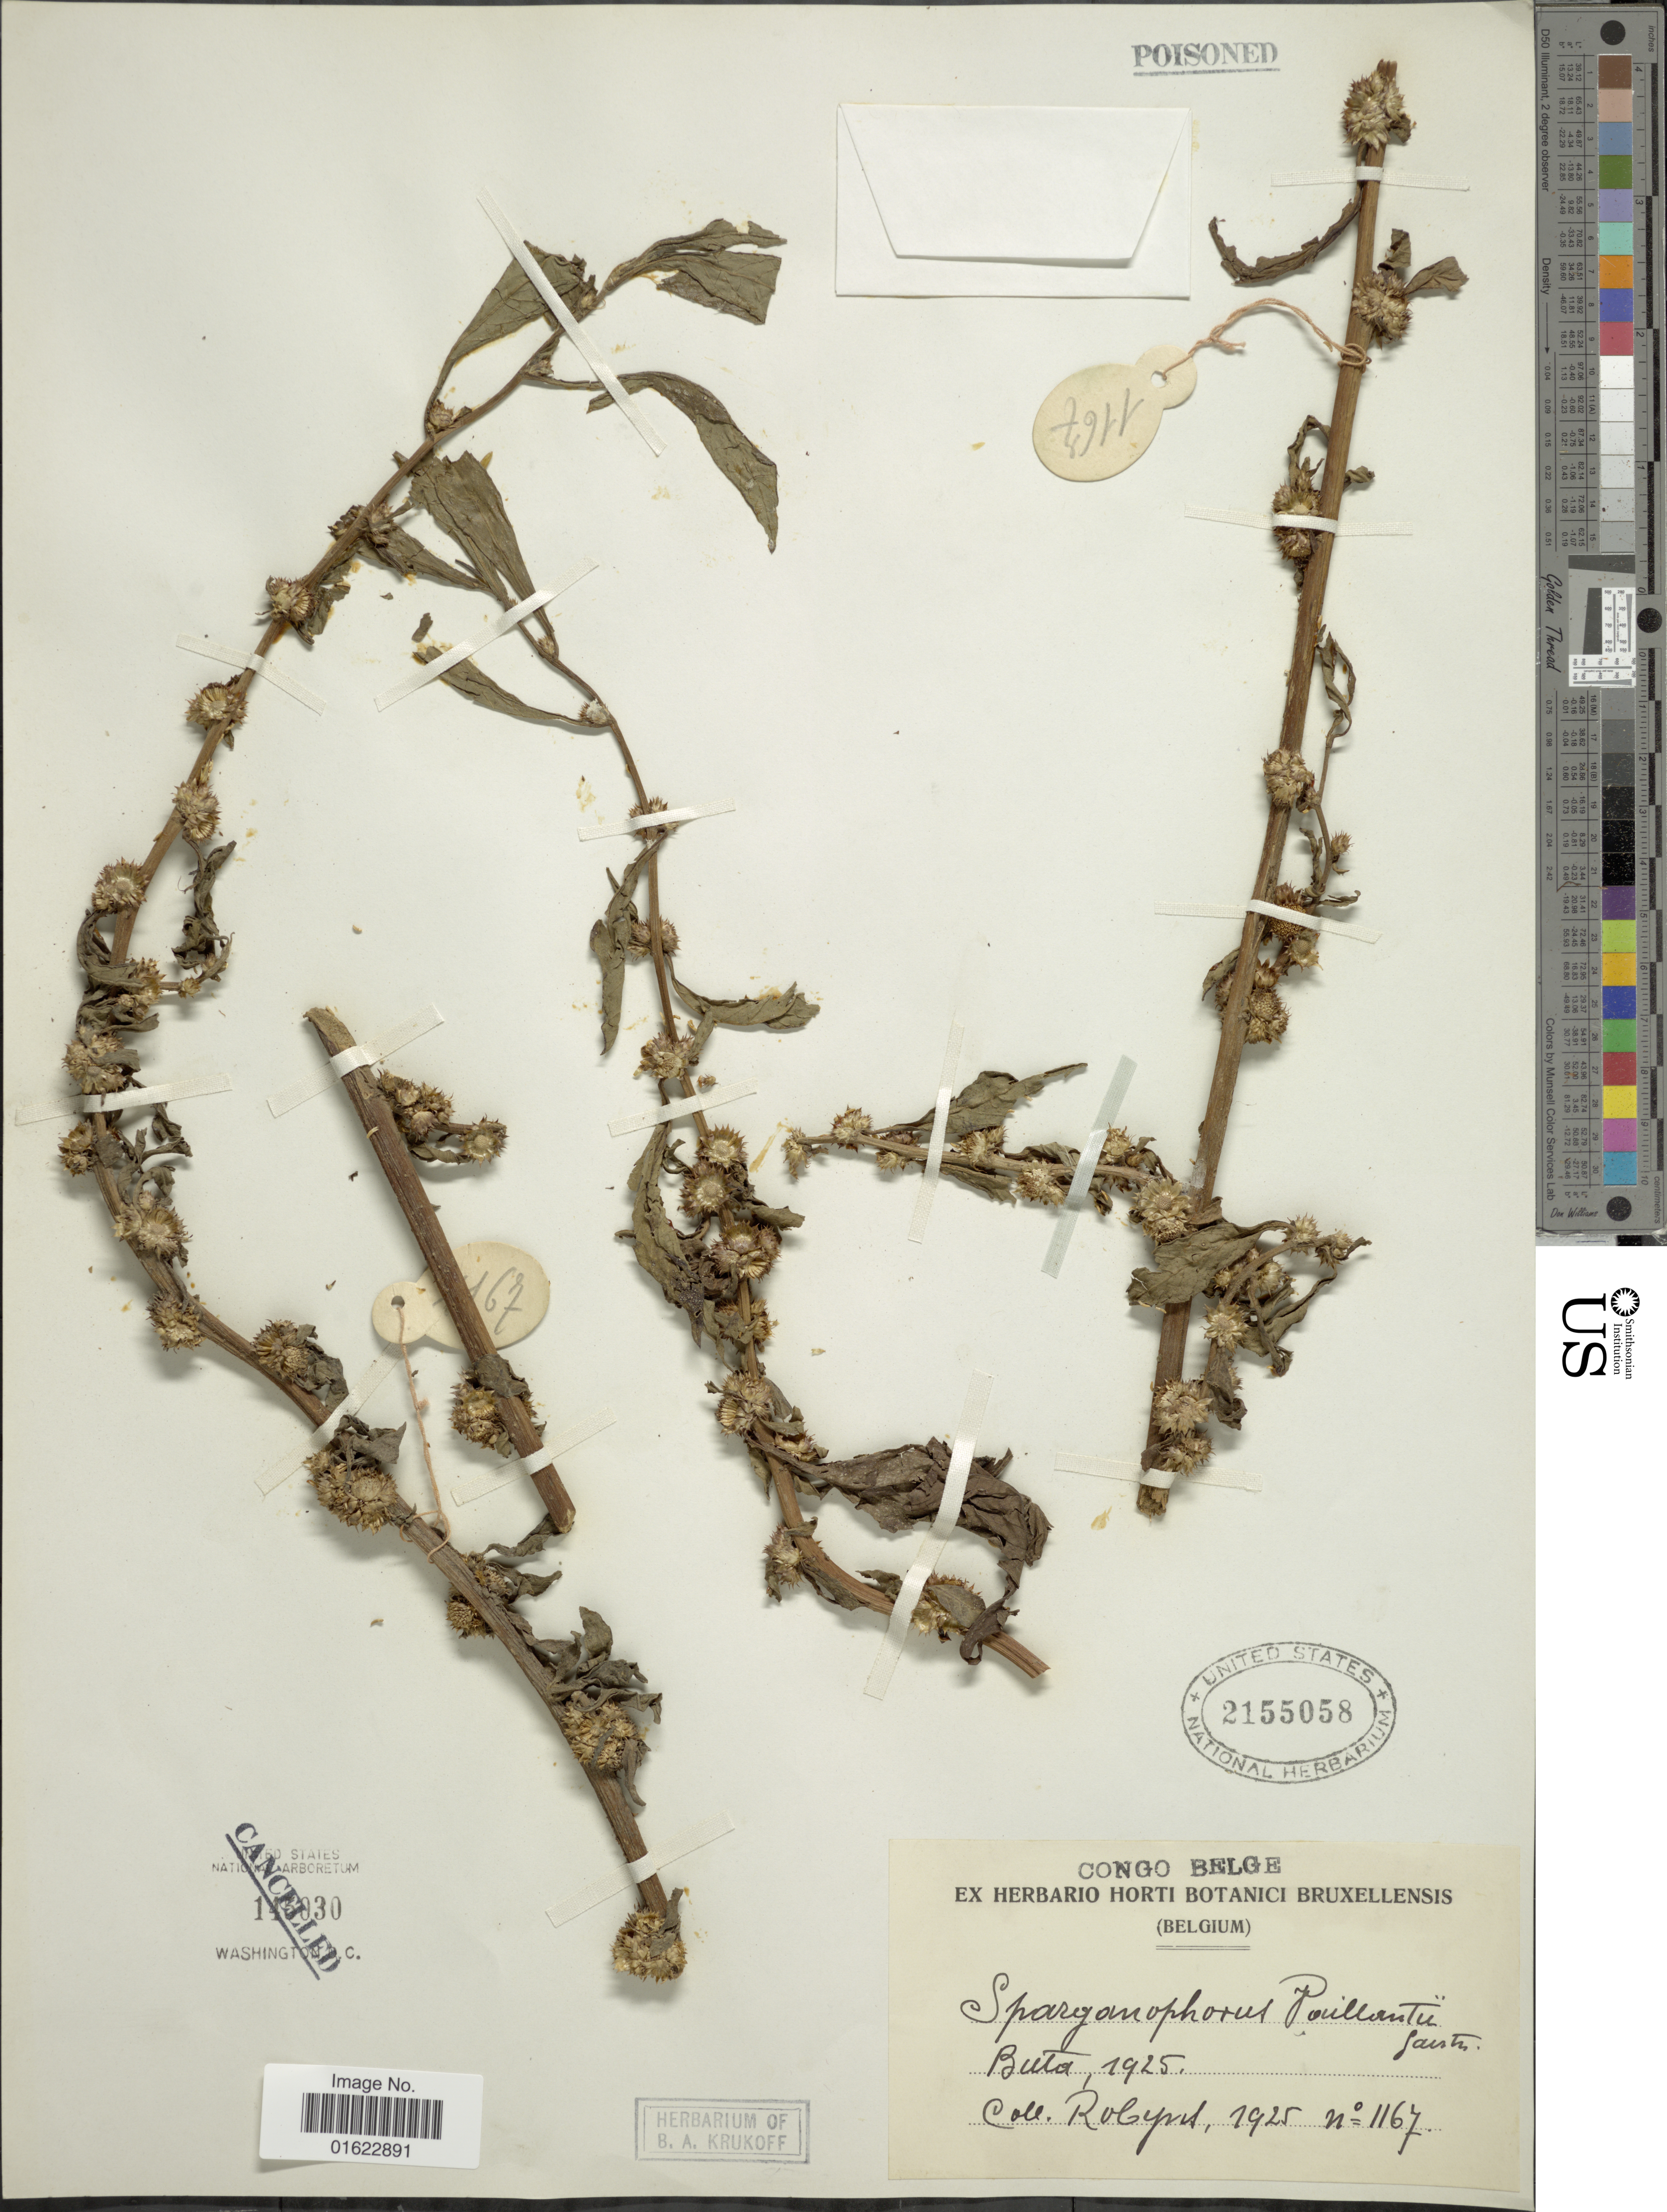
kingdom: Plantae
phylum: Tracheophyta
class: Magnoliopsida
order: Asterales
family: Asteraceae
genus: Struchium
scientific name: Struchium sparganophorum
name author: (L.) Kuntze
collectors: -. Robyns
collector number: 1167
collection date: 1925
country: Congo, Democratic Republic of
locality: Buta, Congo Belge.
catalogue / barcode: US 2155058